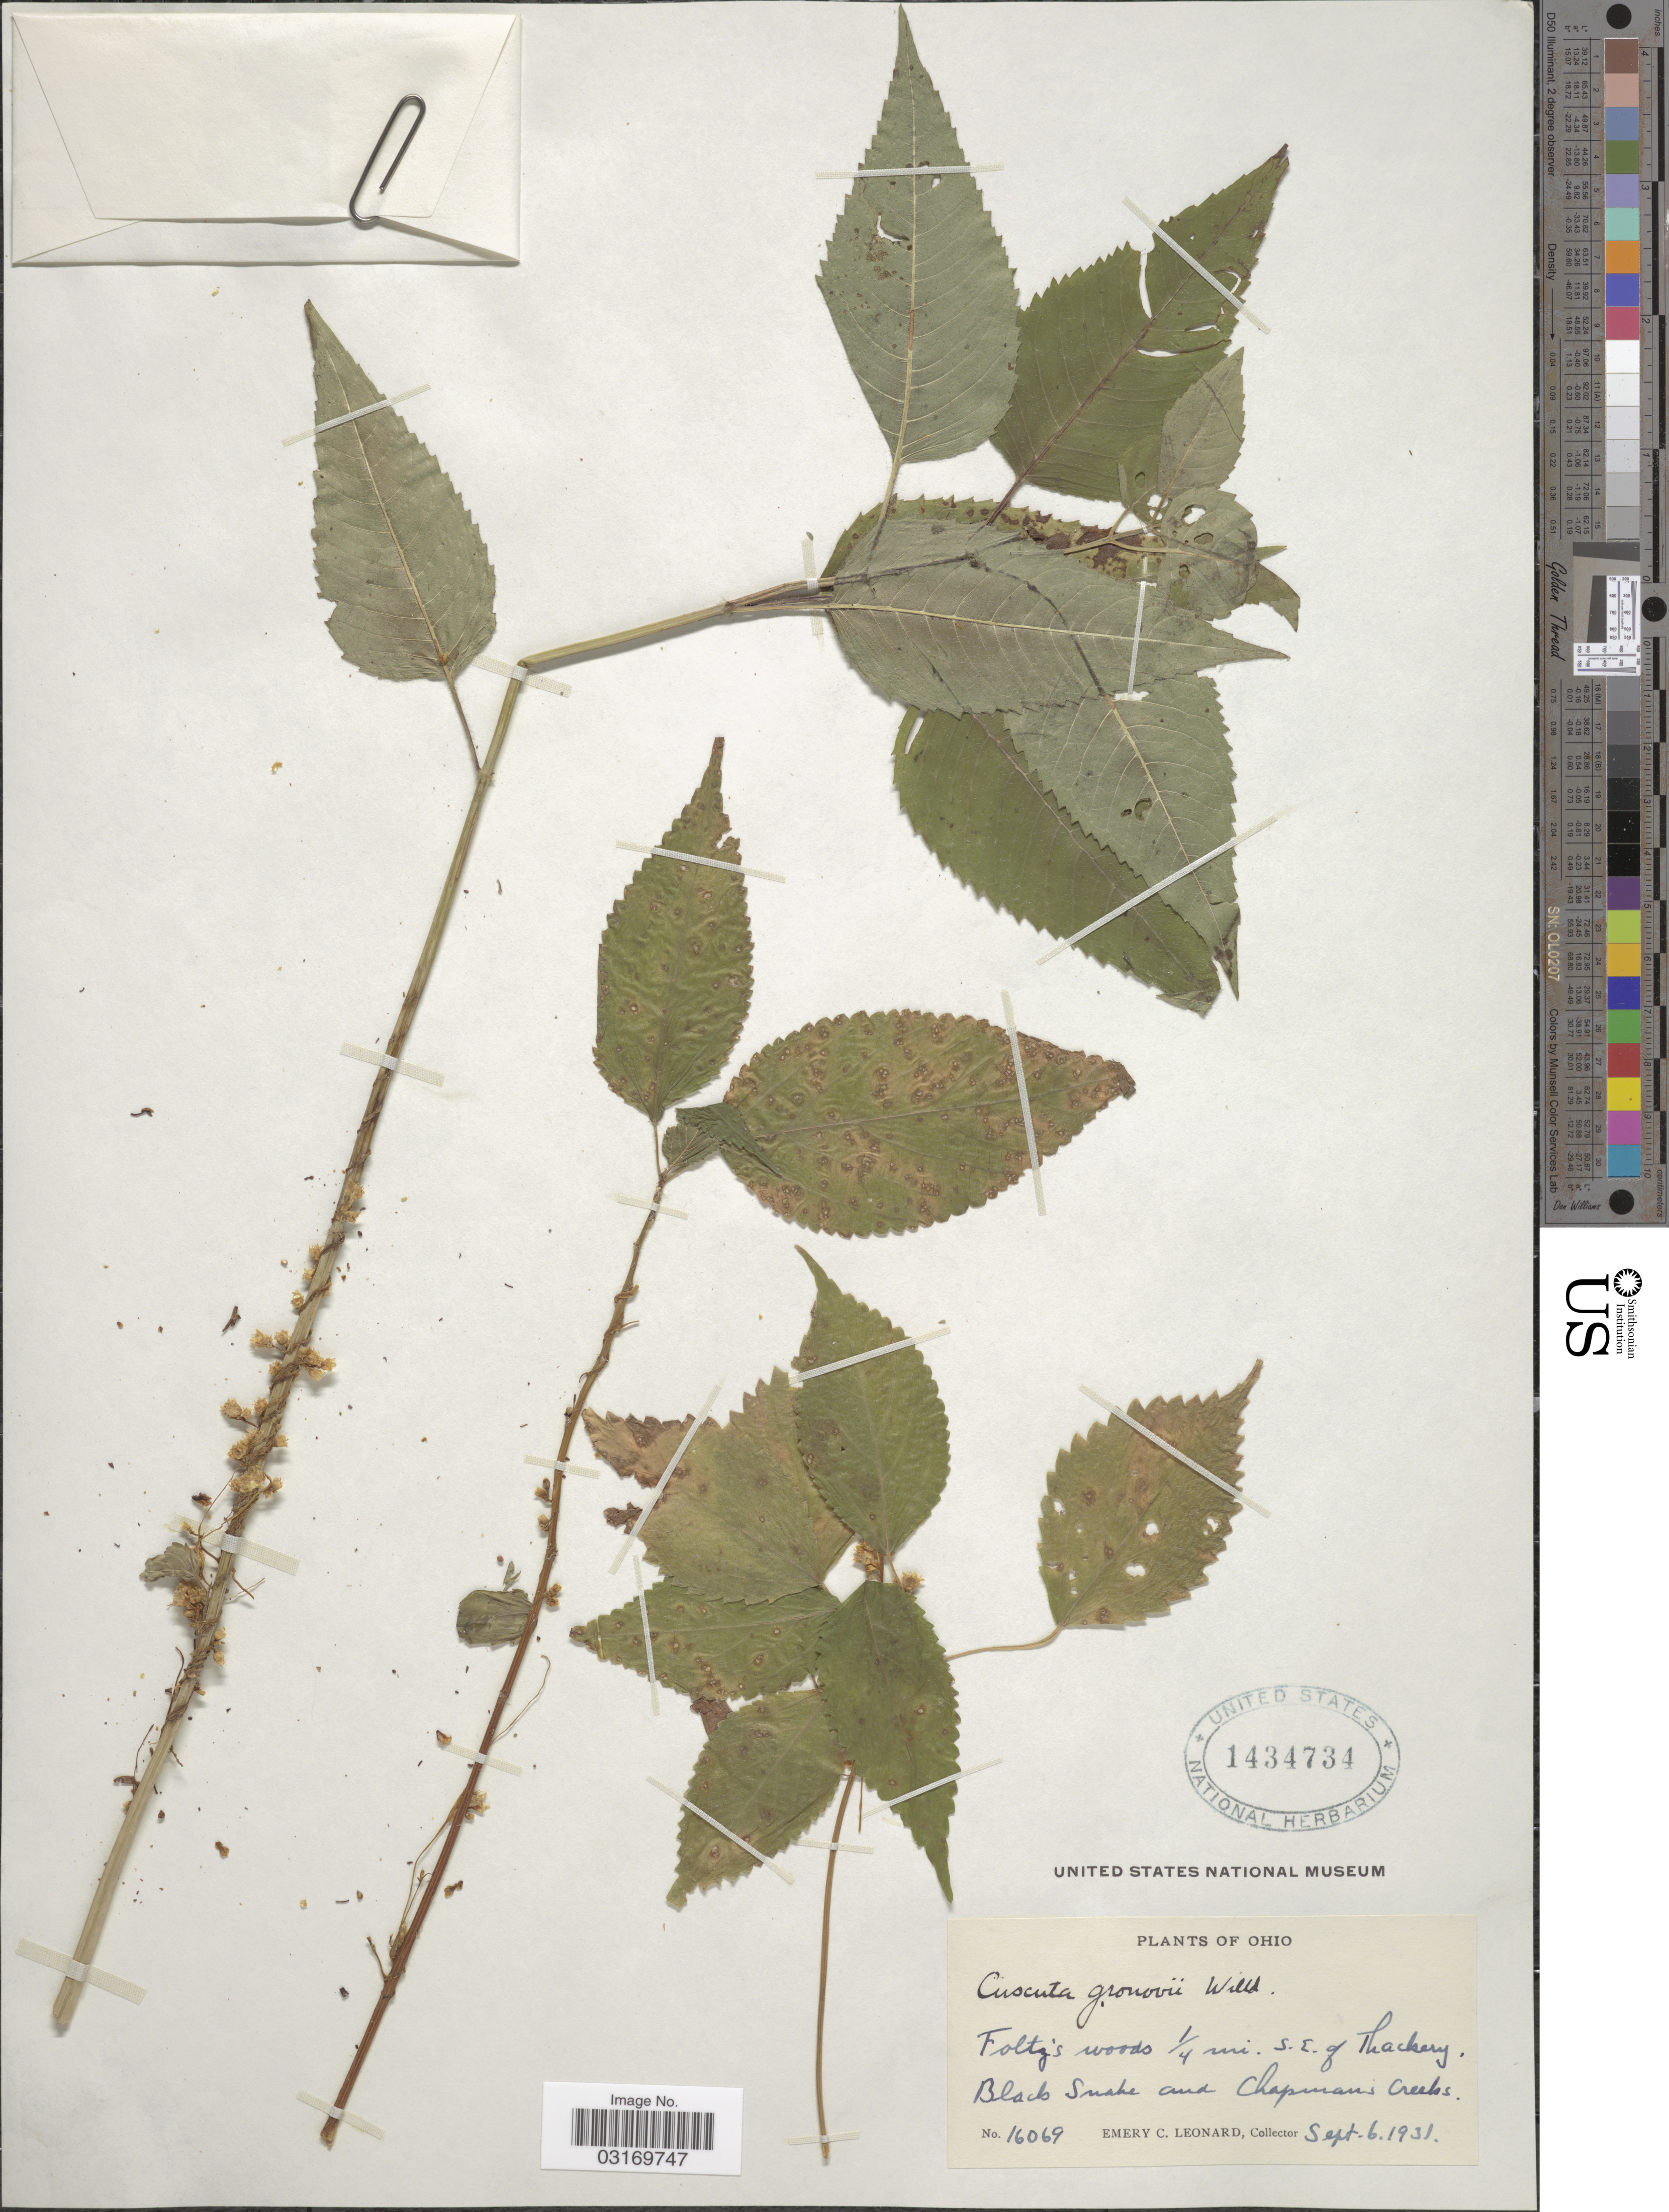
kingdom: Plantae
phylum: Tracheophyta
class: Magnoliopsida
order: Solanales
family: Convolvulaceae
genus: Cuscuta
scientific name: Cuscuta gronovii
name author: Willd. ex Schult.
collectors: E. C. Leonard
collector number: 16069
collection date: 1931-09-06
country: United States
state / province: Ohio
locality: Foltz's woods ¼ mi. S. E. of Thackery. Black Snake and Chapman's Creeks.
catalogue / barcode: US 1434734